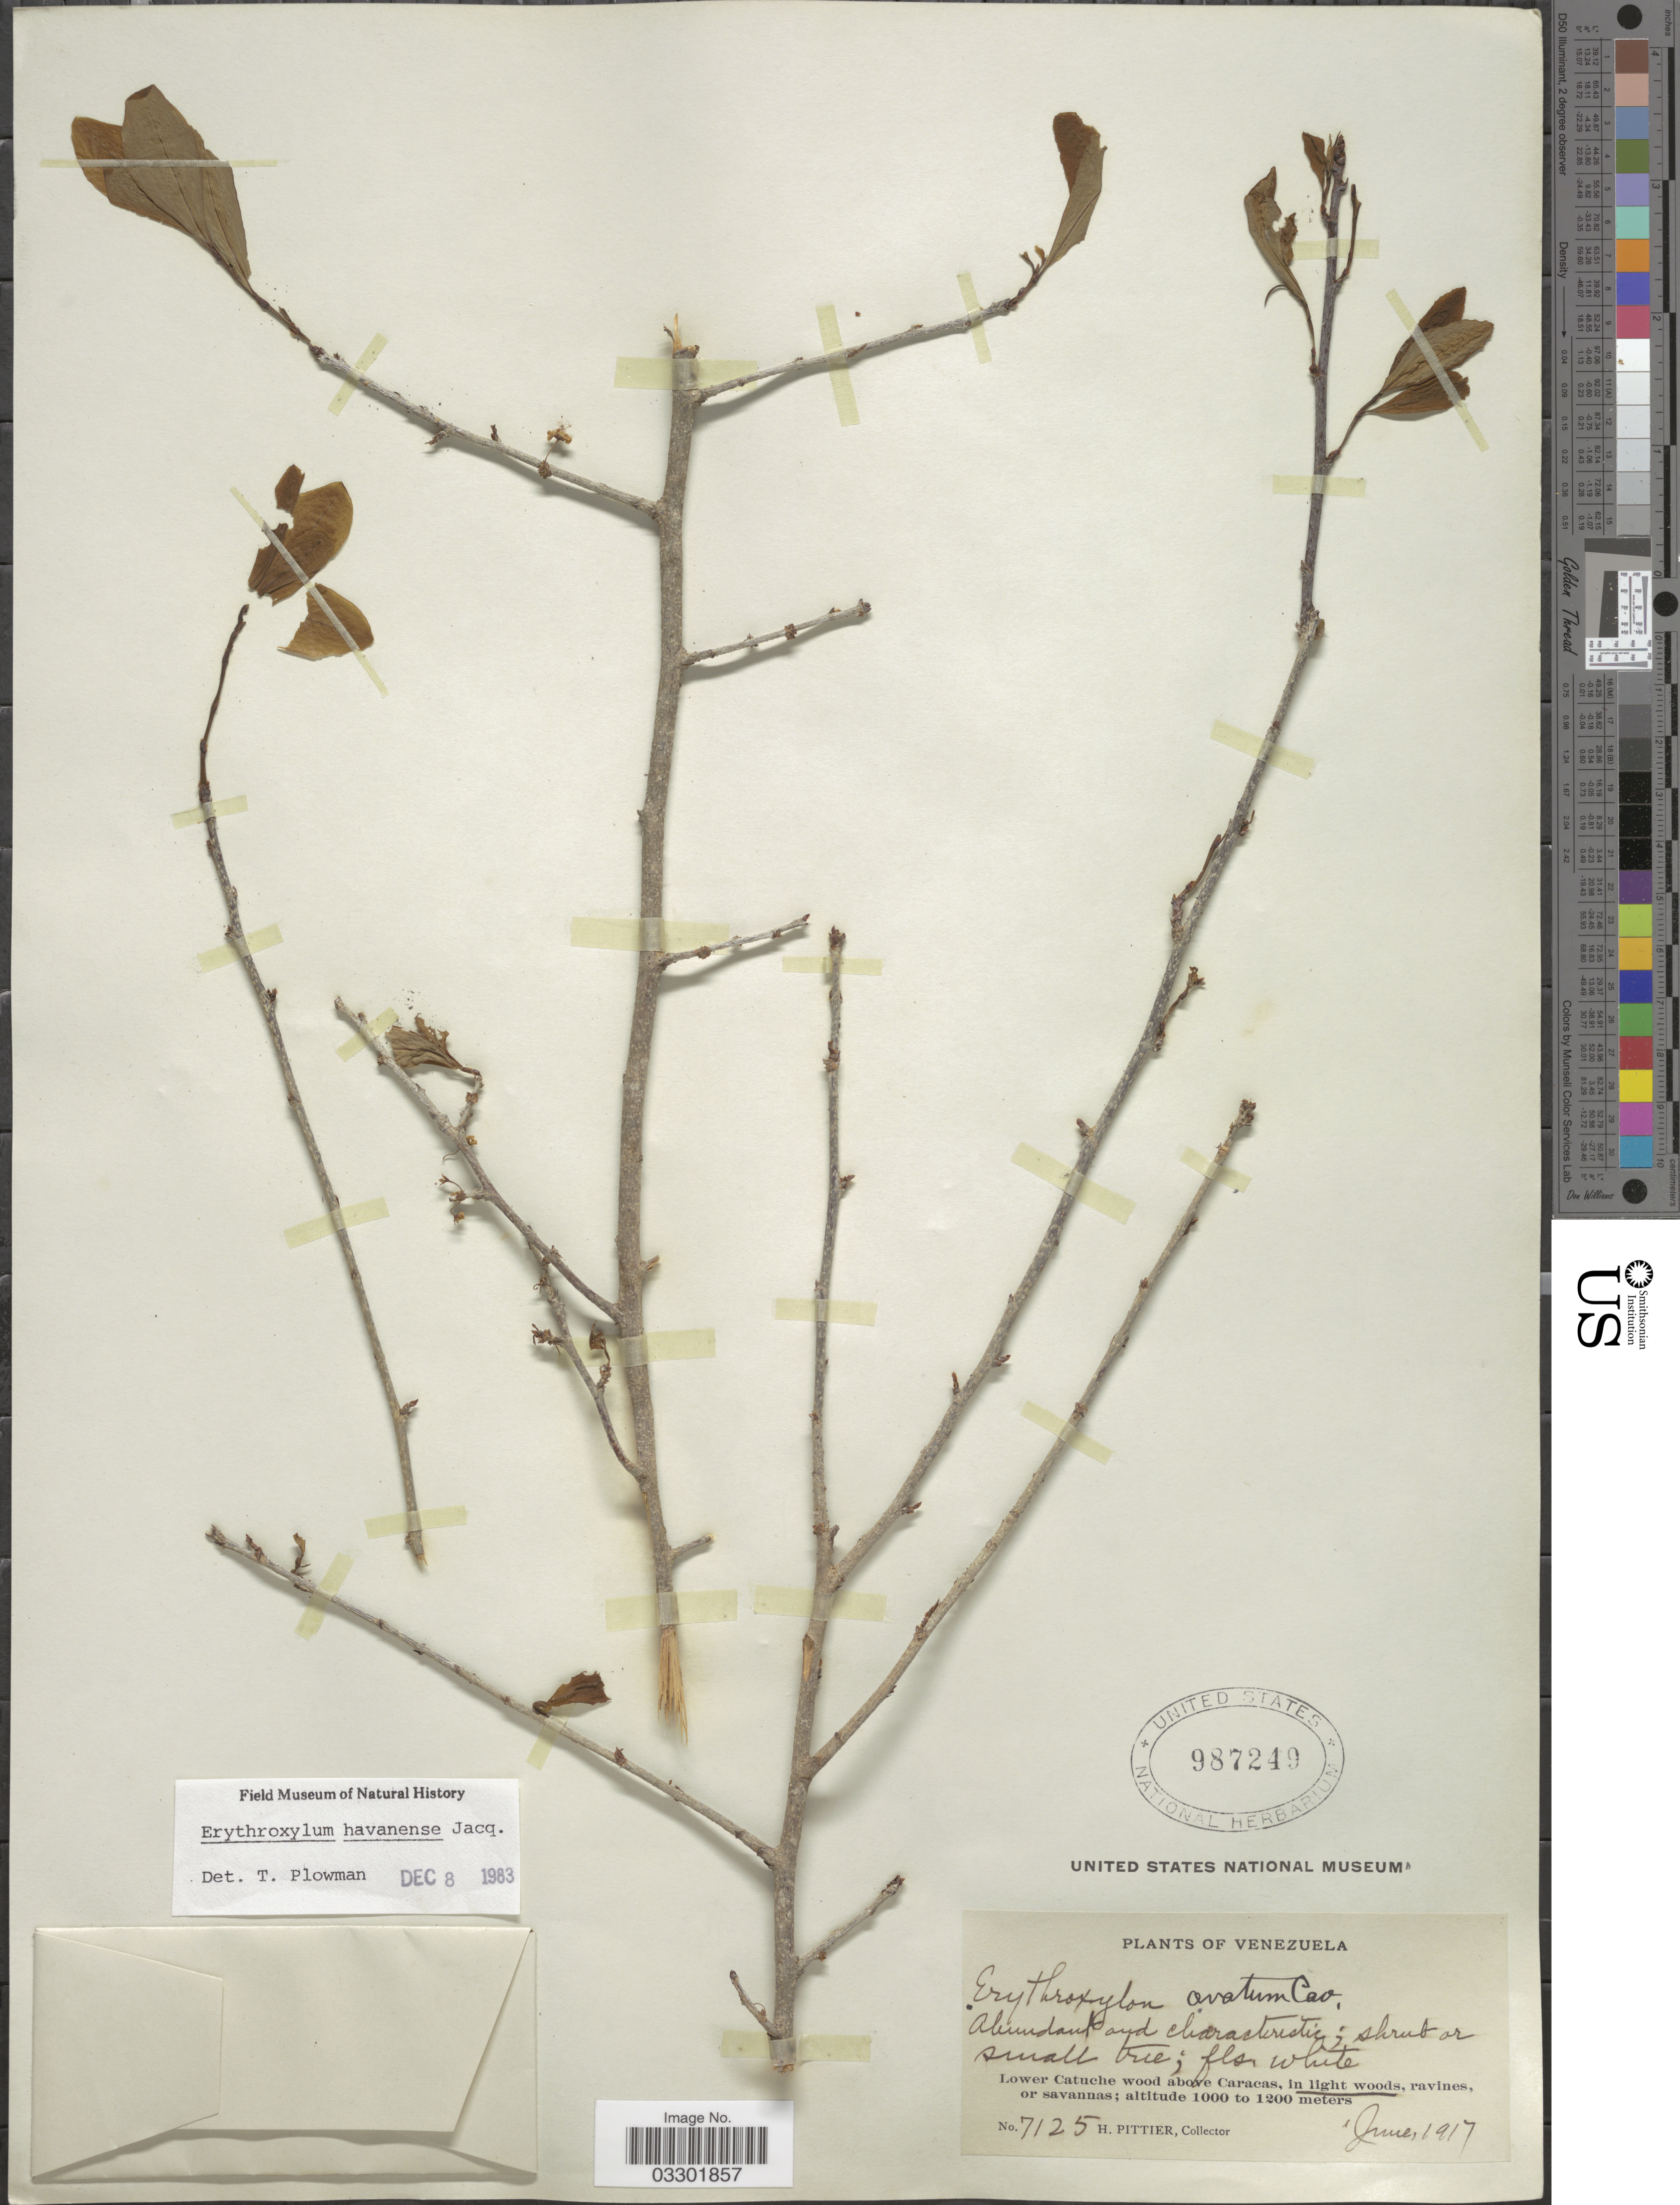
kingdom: Plantae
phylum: Tracheophyta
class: Magnoliopsida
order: Malpighiales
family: Erythroxylaceae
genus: Erythroxylum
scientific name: Erythroxylum havanense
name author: Jacq.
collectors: H. F. Pittier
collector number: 7125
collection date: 1917-06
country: Venezuela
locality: Lower Catuche wood above Caracas.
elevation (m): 1000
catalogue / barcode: US 987249